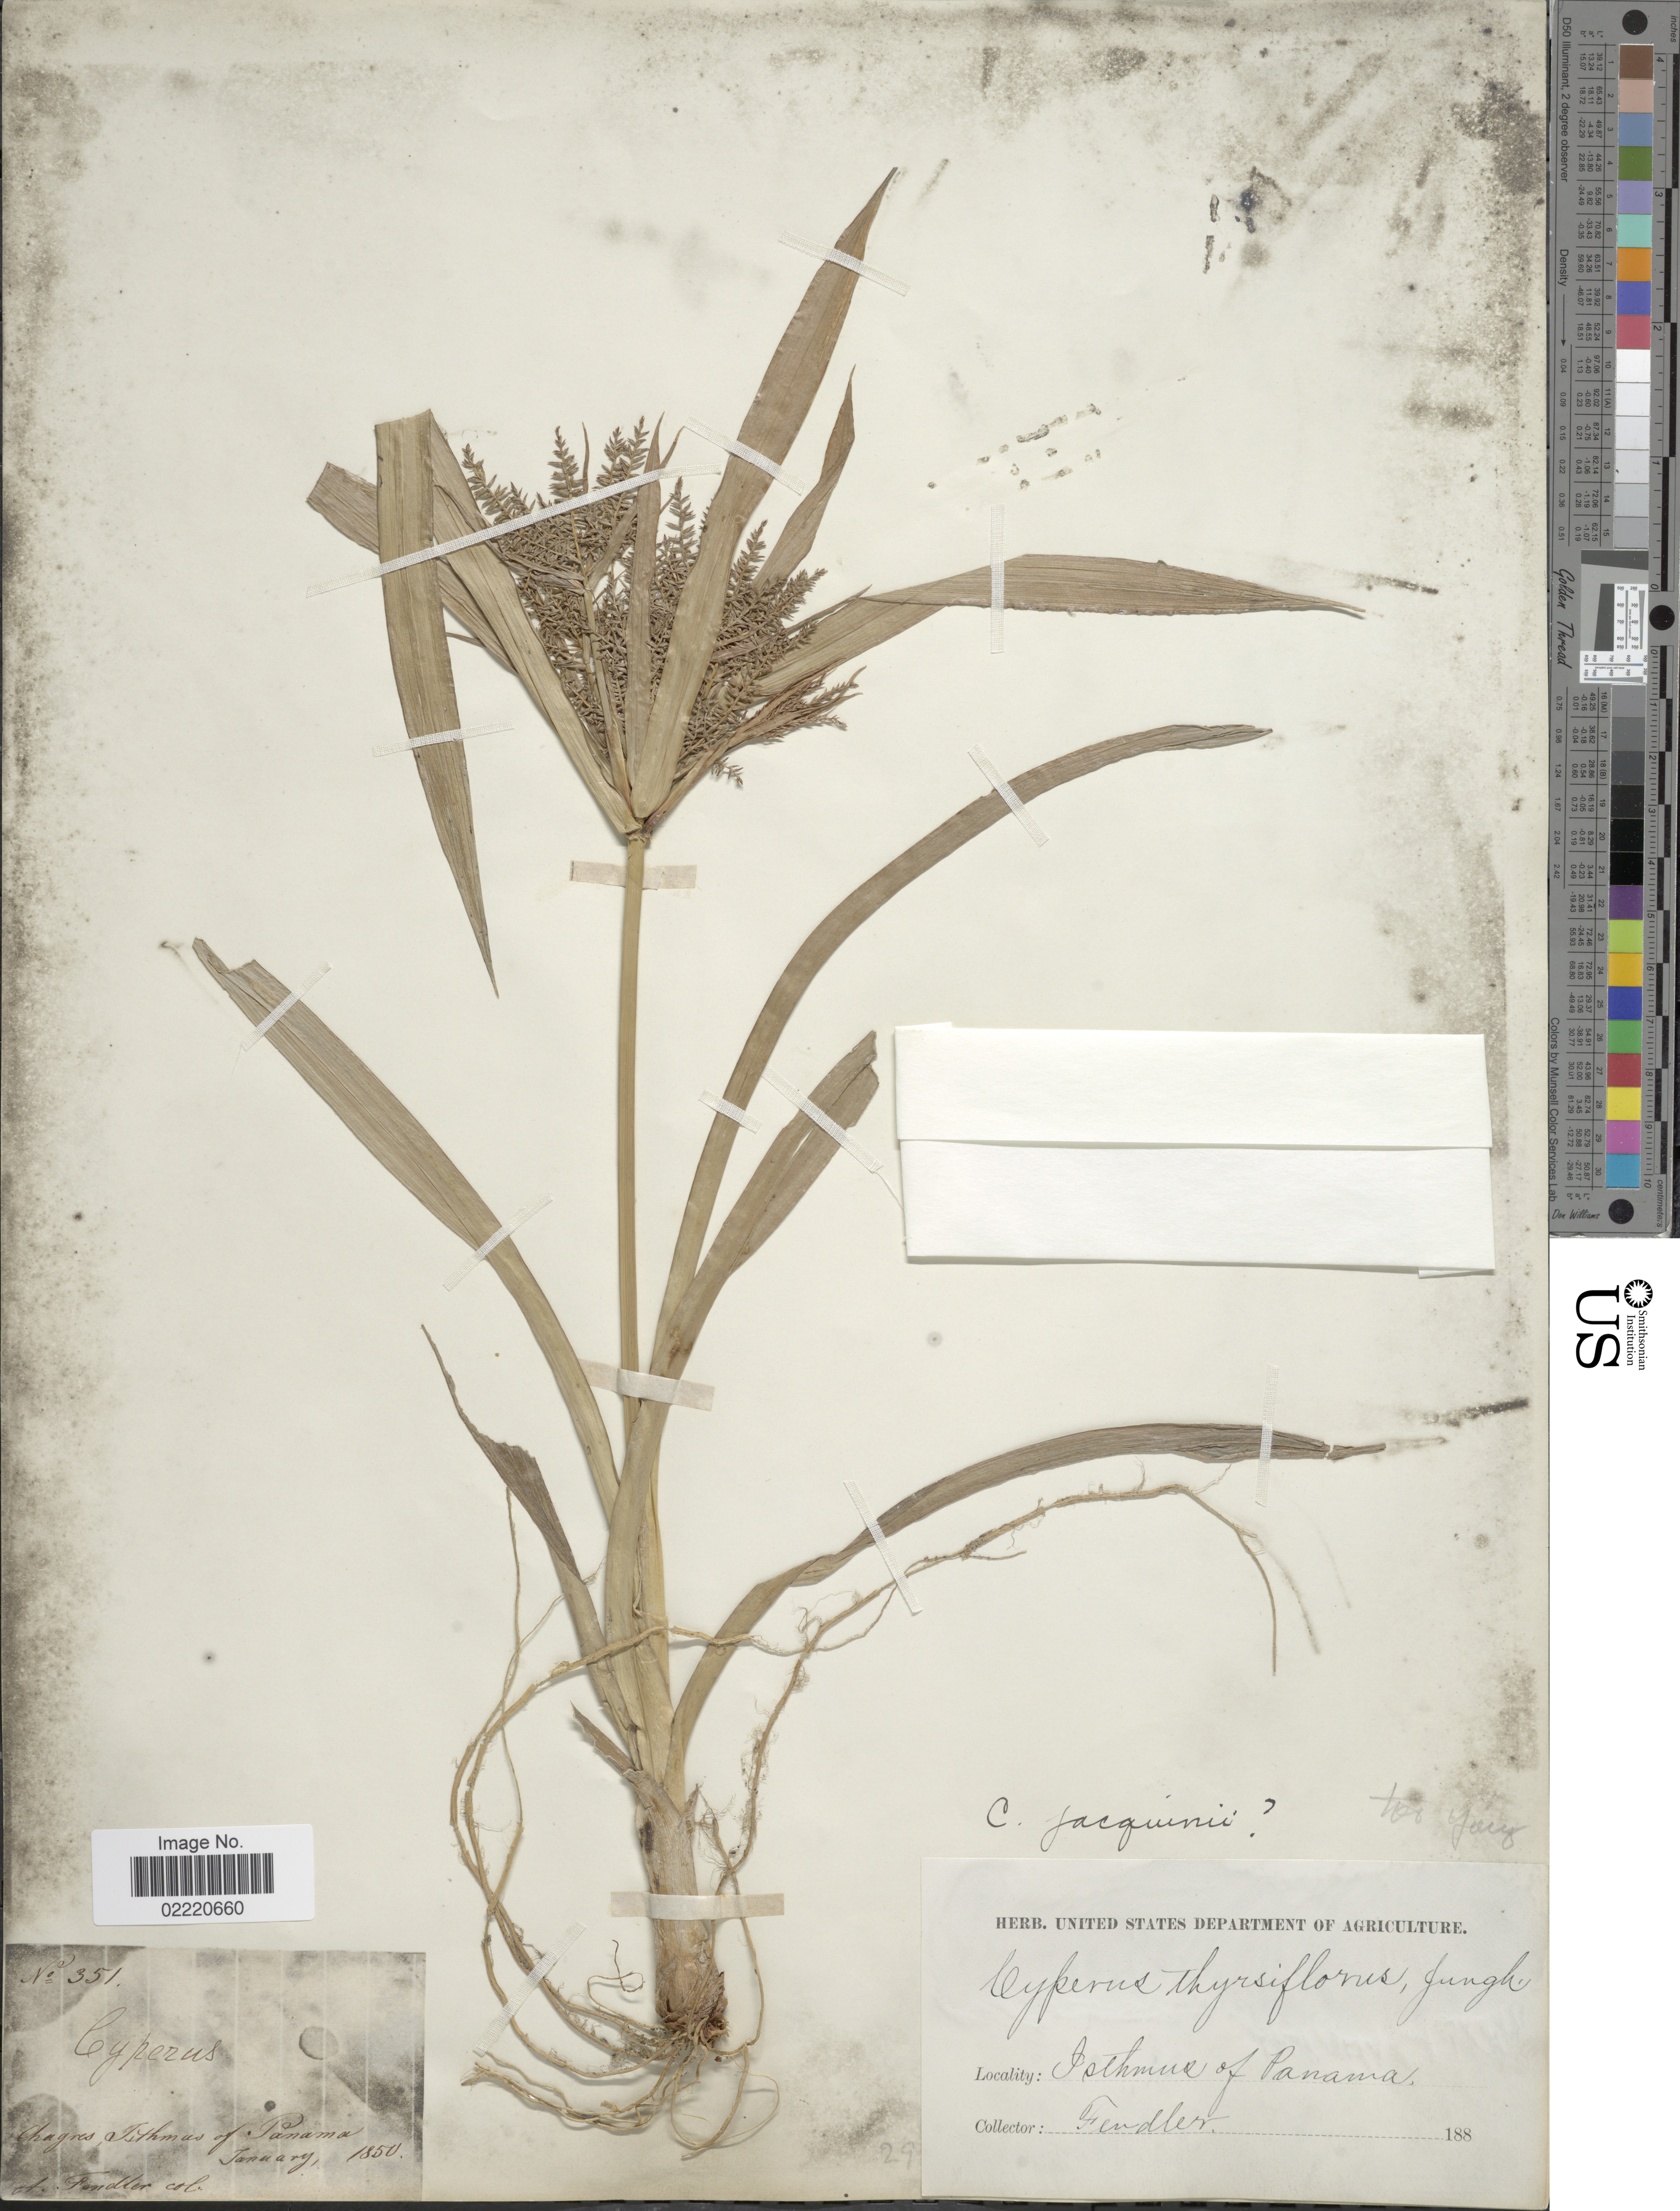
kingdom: Plantae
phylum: Tracheophyta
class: Liliopsida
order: Poales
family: Cyperaceae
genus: Cyperus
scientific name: Cyperus sp.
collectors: -. Fendler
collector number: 351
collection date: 1850-01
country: Panama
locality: Chagres Isthmus of Panama